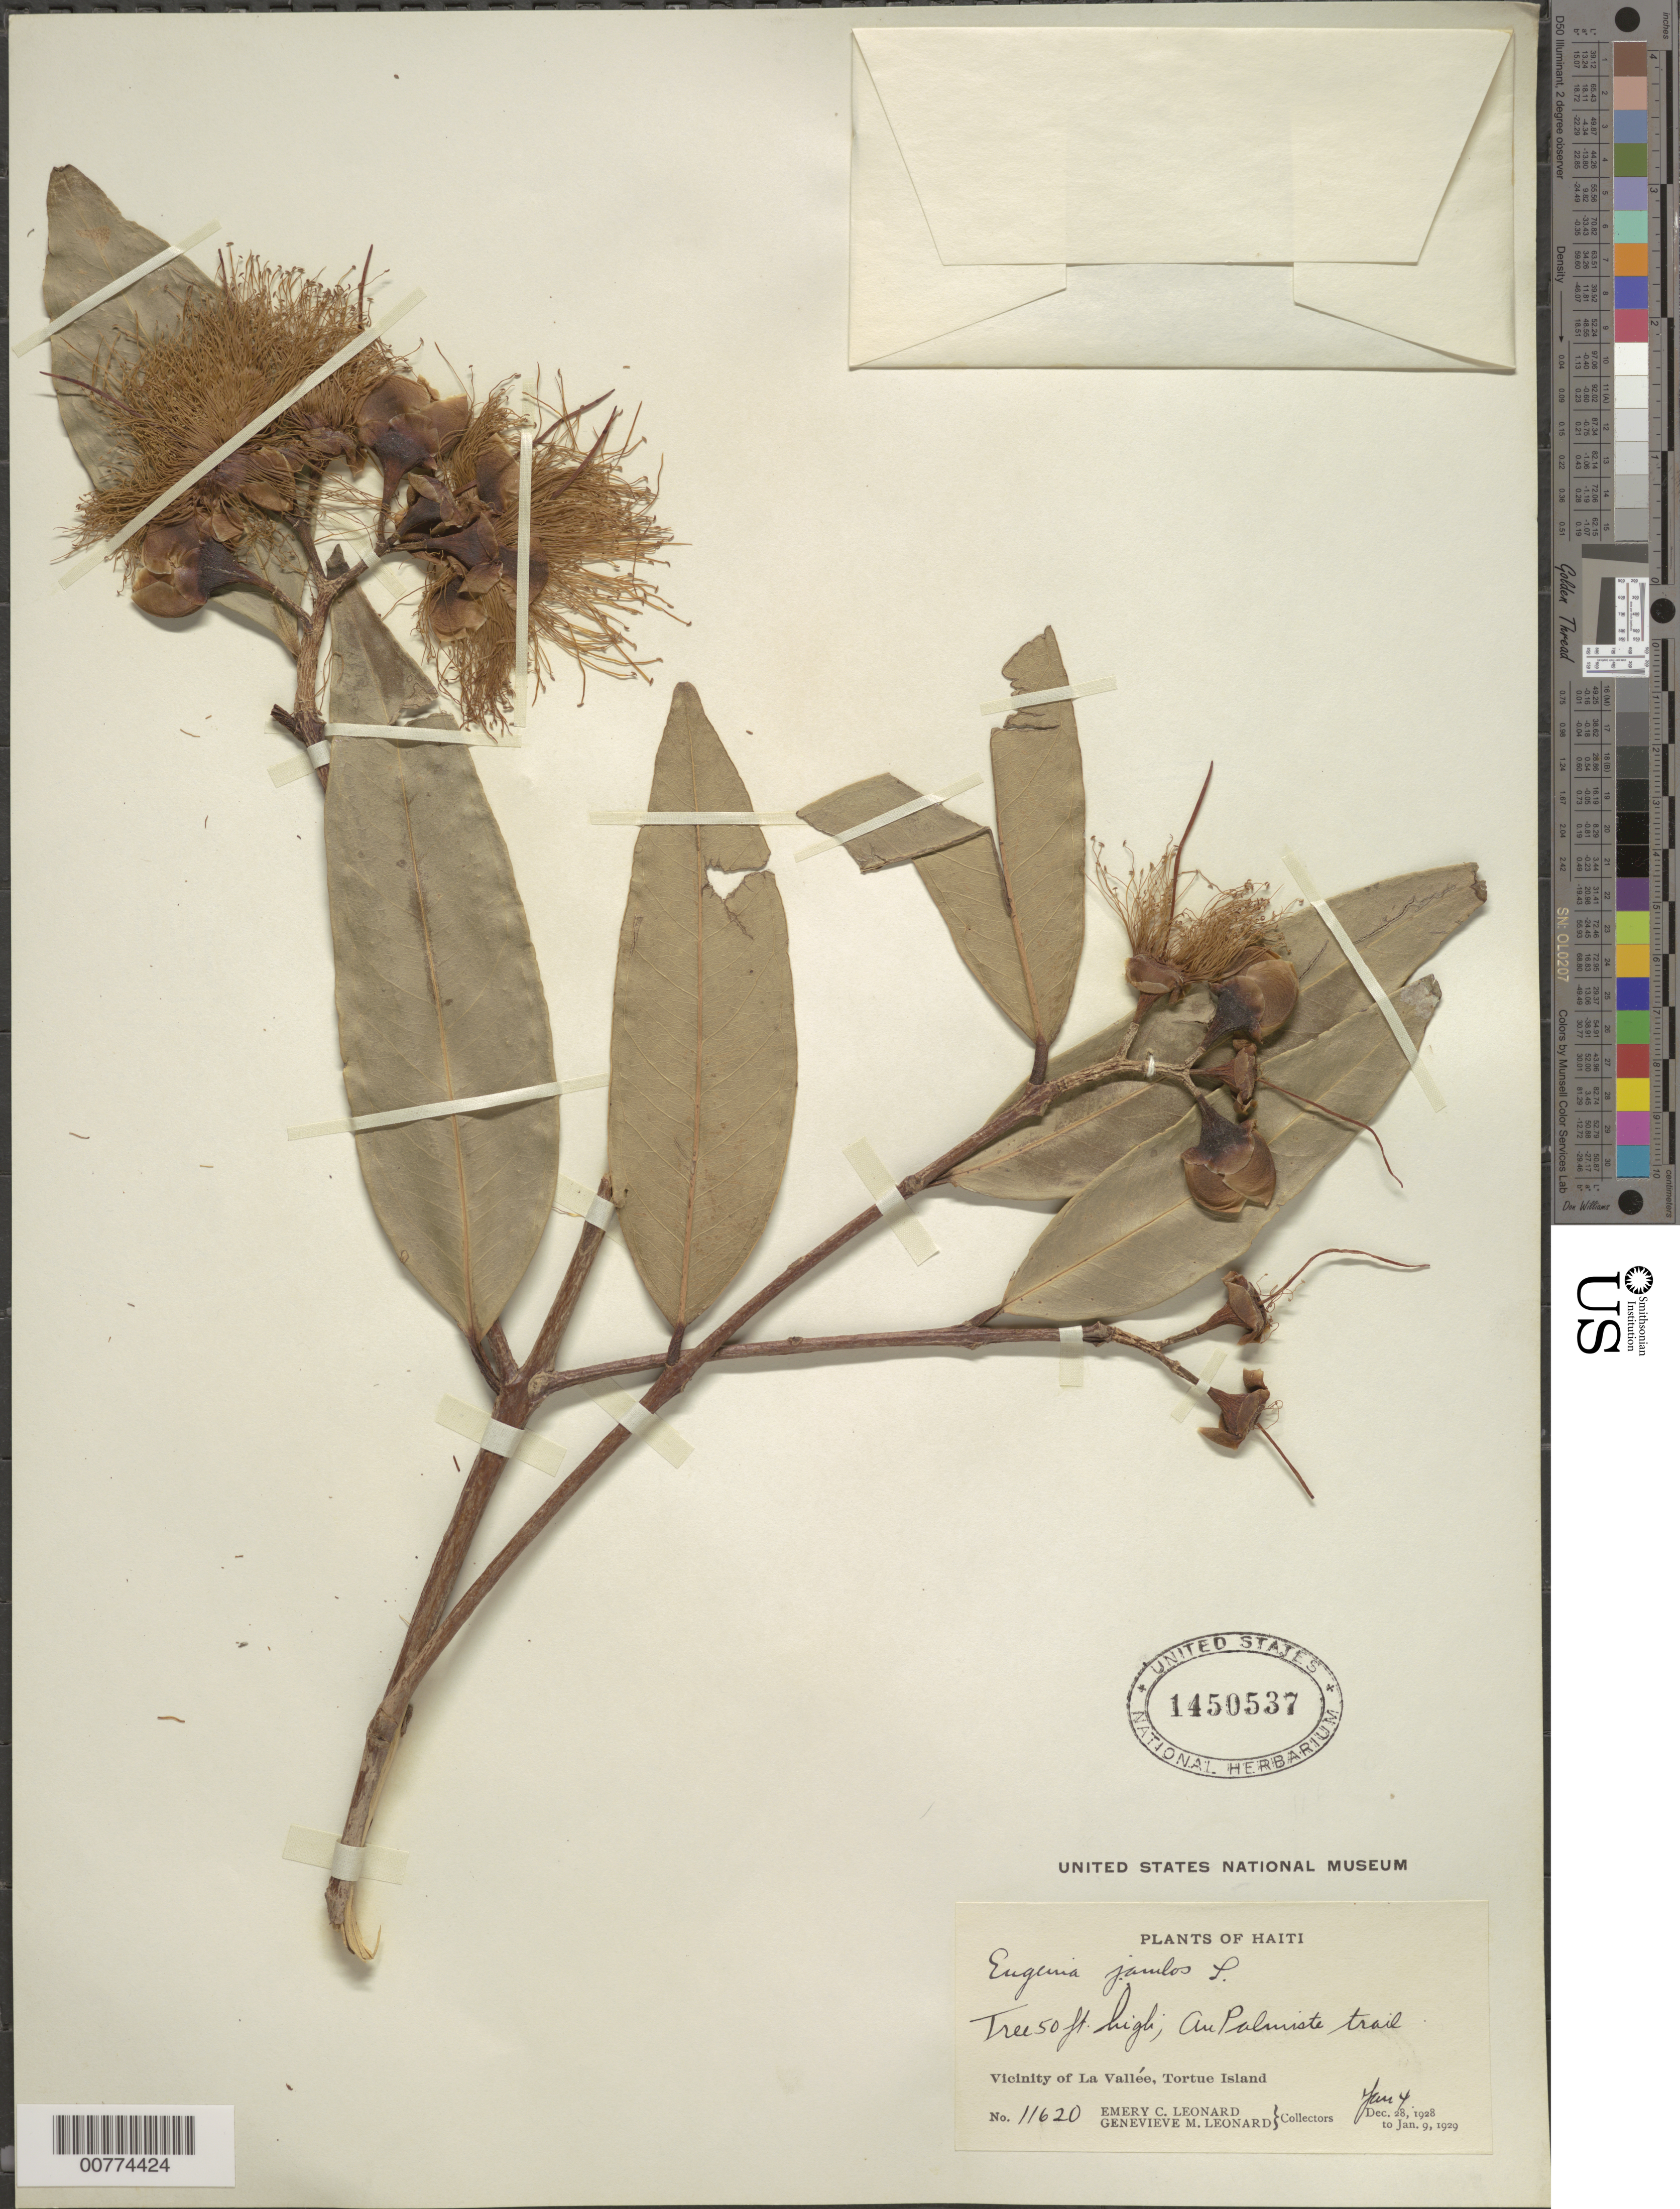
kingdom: Plantae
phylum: Tracheophyta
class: Magnoliopsida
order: Myrtales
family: Myrtaceae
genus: Syzygium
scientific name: Syzygium jambos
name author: (L.) Alston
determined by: Strong, Mark T., (BOT), Smithsonian Institution - National Museum of Natural History (UNITED STATES)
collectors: E. C. Leonard & G. M. Leonard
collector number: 11620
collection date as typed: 04 Jan 1929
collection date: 1929-01-04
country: Haiti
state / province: Nord-Óuest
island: Île de la Tortue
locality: Tortue Island, vicinity of La Vallée, Au Palmiste trail.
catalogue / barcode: US 1450537